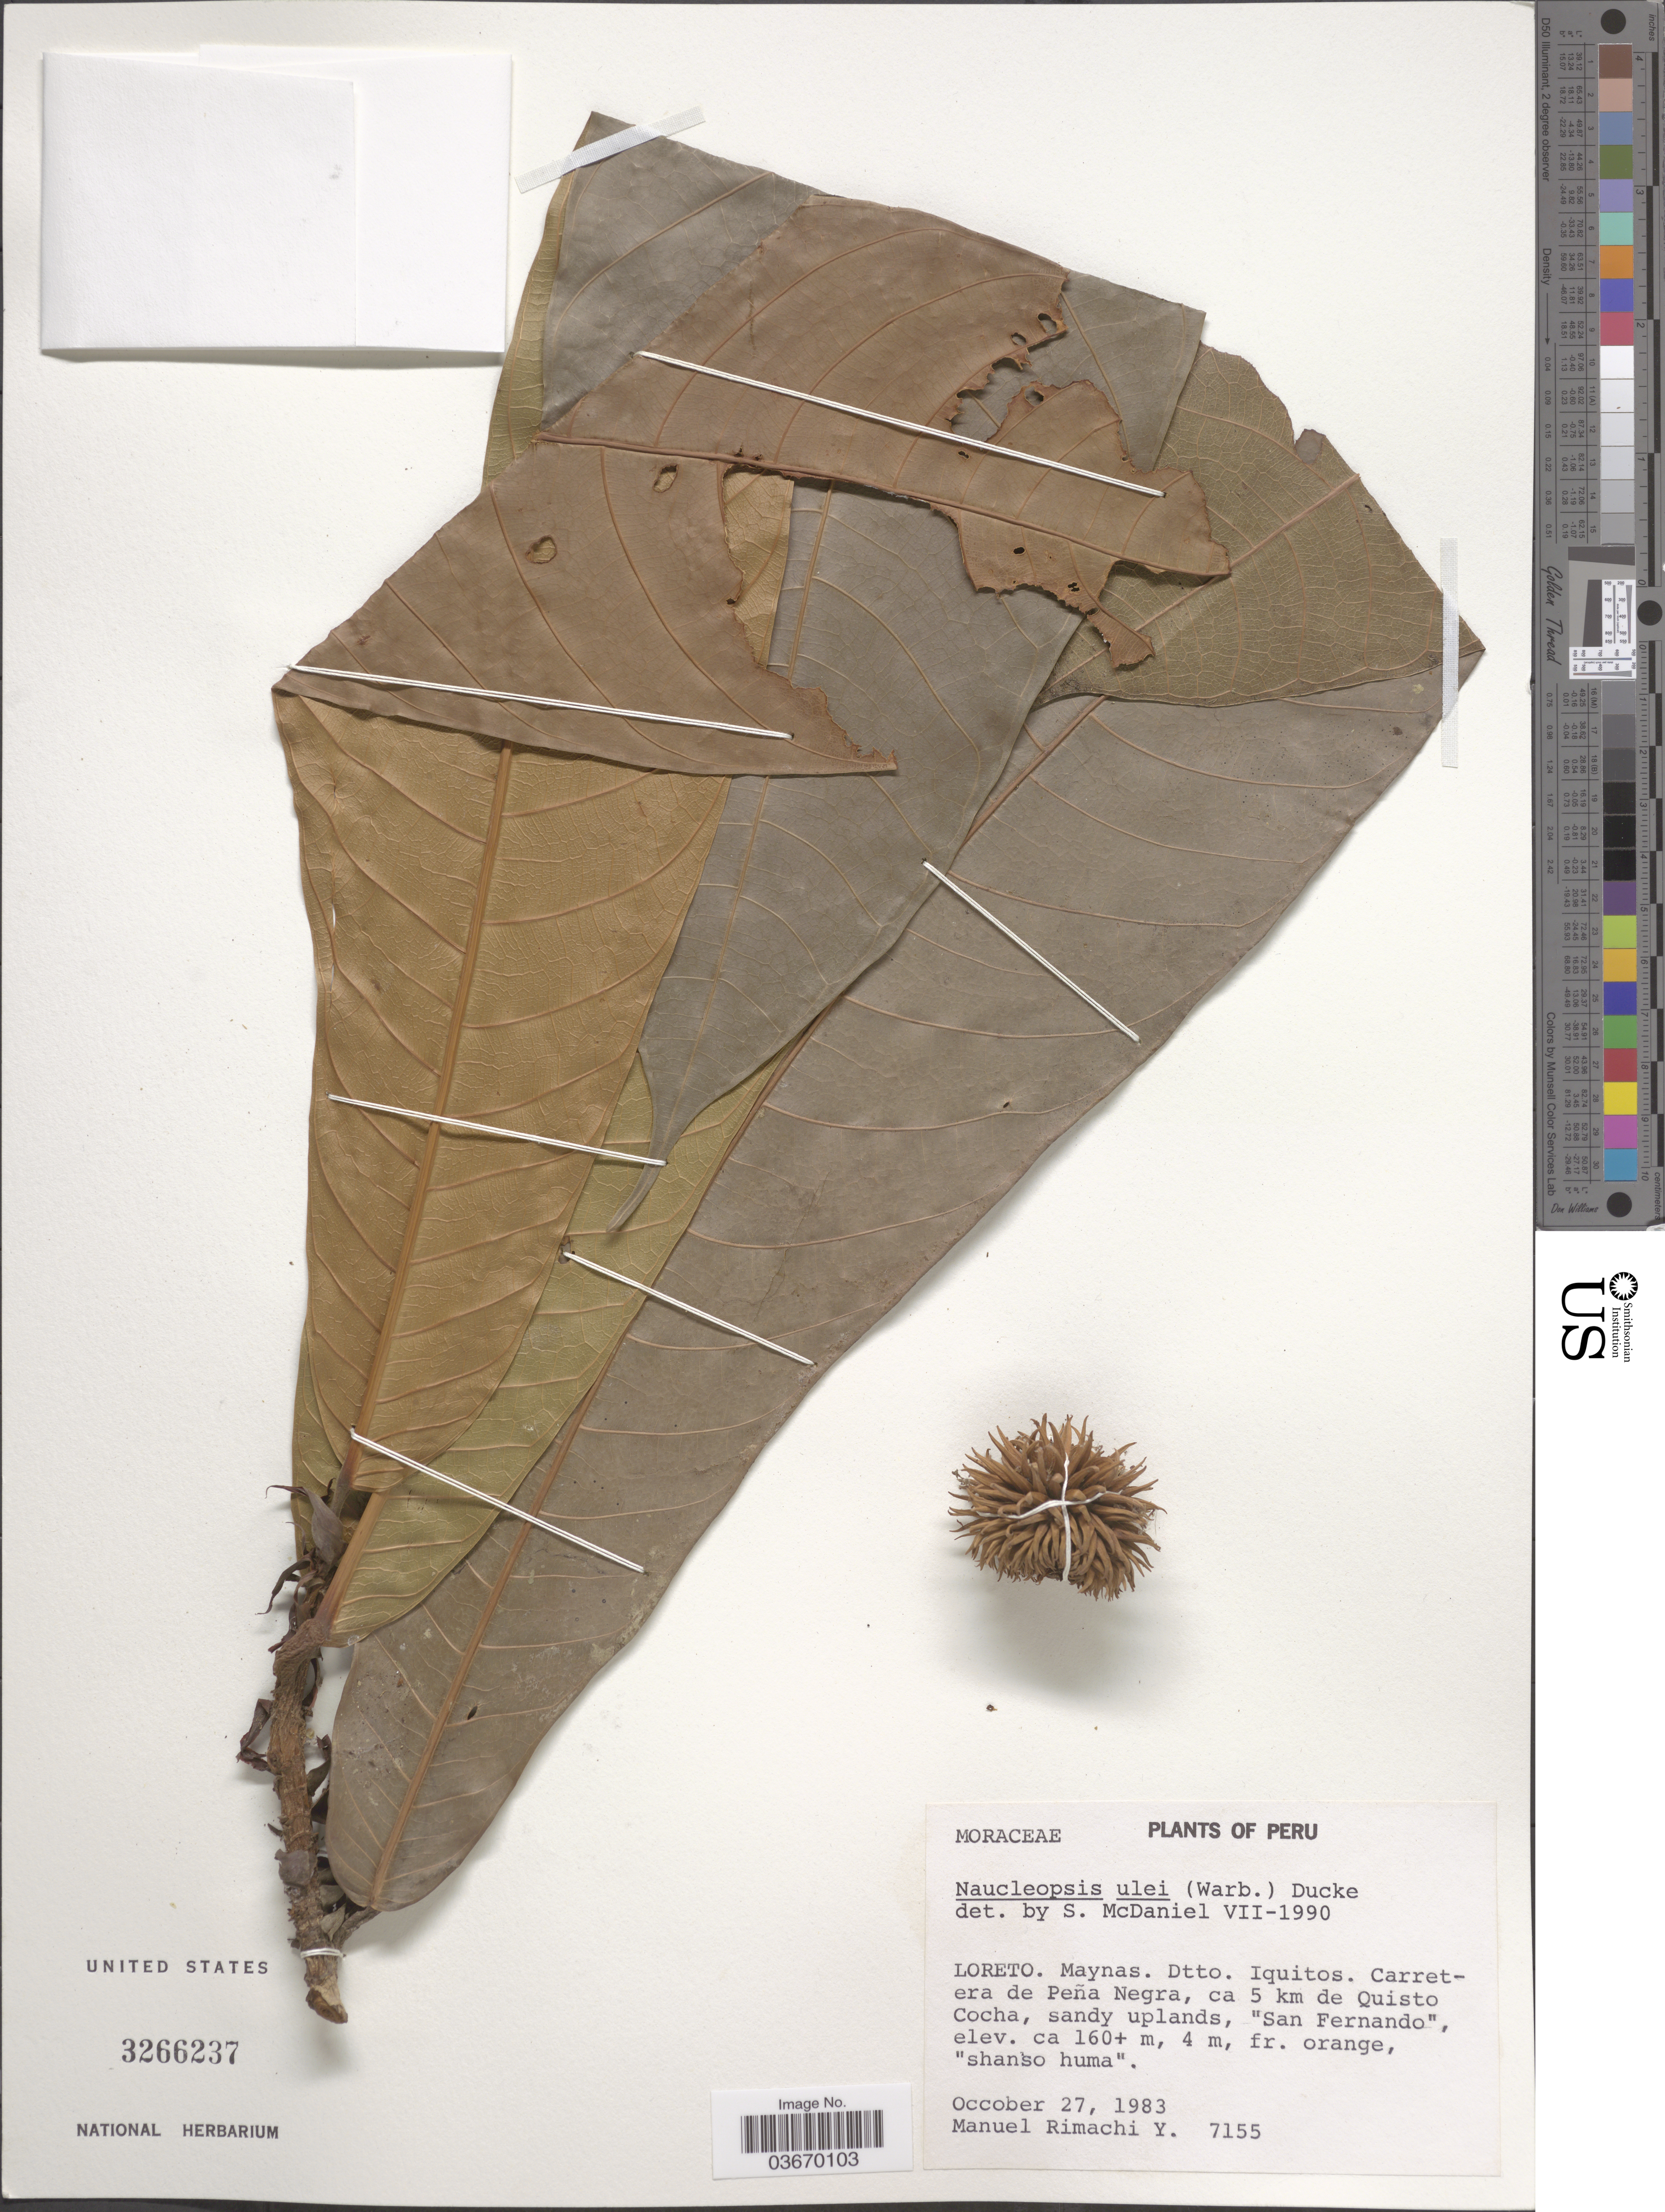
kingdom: Plantae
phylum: Tracheophyta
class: Magnoliopsida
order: Rosales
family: Moraceae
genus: Naucleopsis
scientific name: Naucleopsis ulei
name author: (Warb.) Ducke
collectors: M. Rimachi Y.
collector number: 7155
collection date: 1983-10-27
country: Peru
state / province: Loreto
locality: Maynas. Dtto. Iquitos. Carretera de Peña Negra, ca 5 km de Quisto Cocha, sandy uplands, 'San Fernando'.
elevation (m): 160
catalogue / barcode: US 3266237